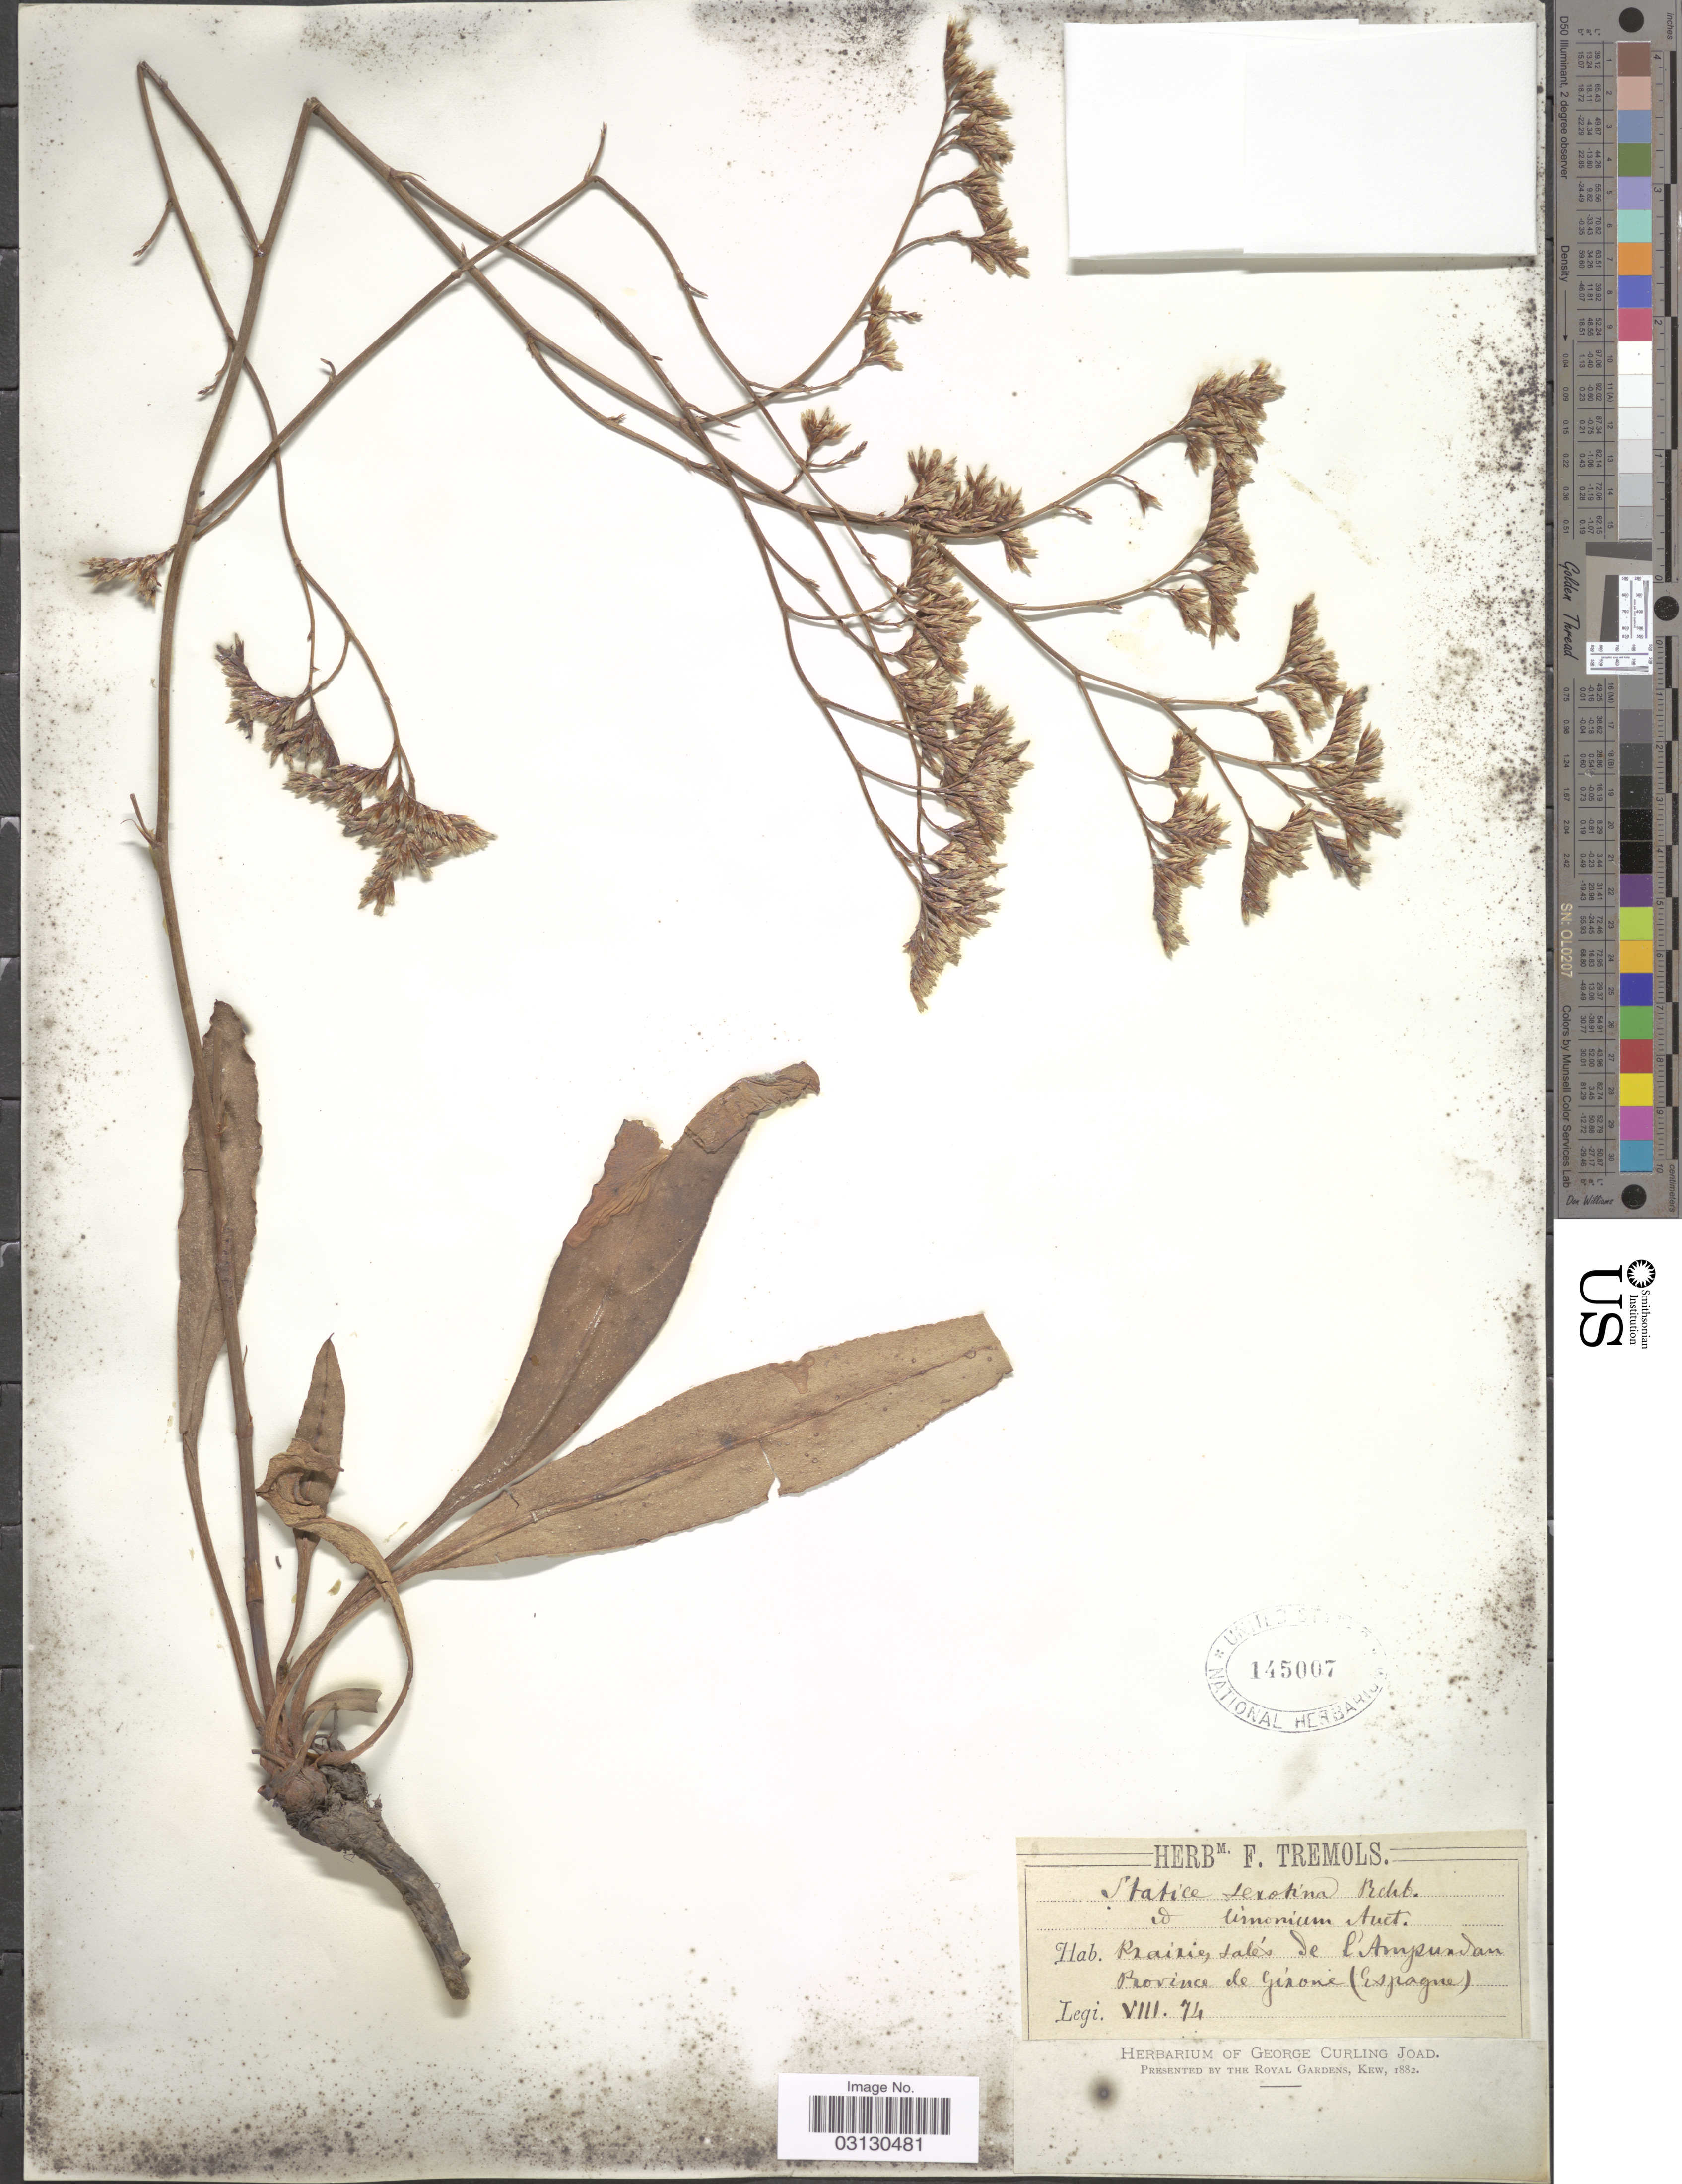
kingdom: Plantae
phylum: Tracheophyta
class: Magnoliopsida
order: Caryophyllales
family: Plumbaginaceae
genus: Limonium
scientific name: Limonium serotinum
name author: (Rchb.) Pignatti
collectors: ex Herb. F. Tremols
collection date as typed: Transcribed d/m/y: /8/74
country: Spain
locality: Prairie, salés de l'Ampurdan. Province de Gírone (Espagne).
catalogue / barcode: US 145007